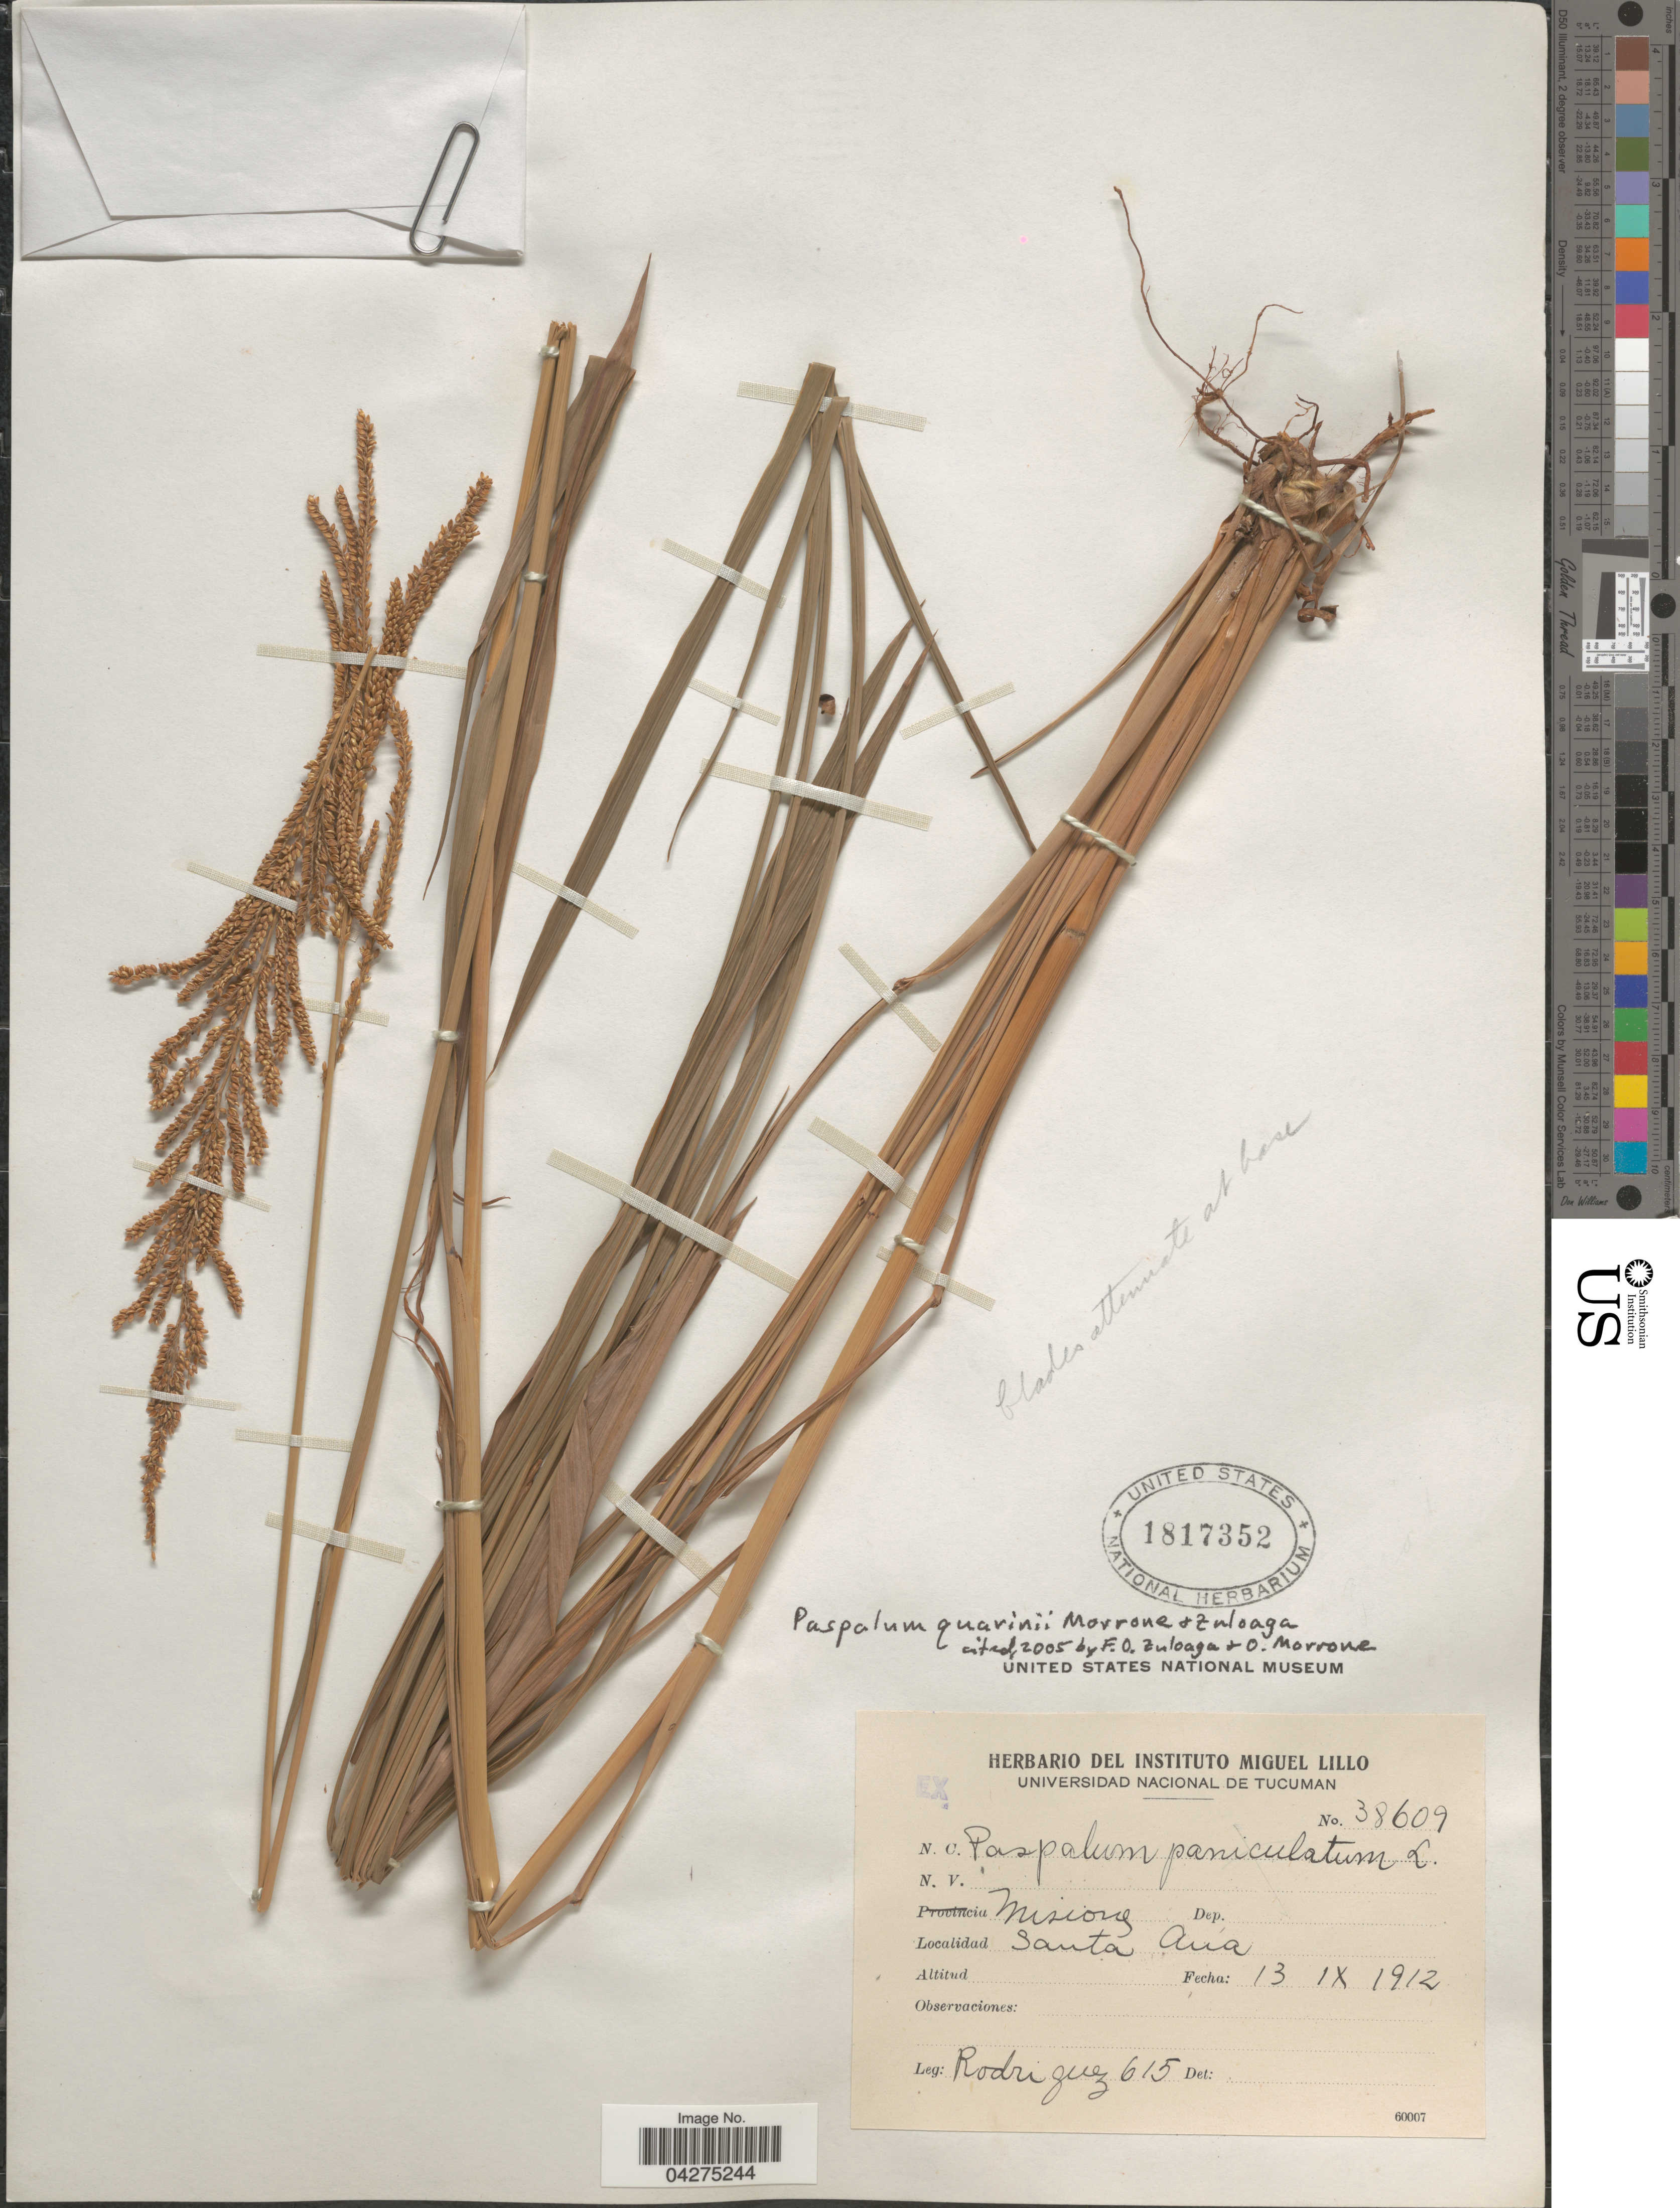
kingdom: Plantae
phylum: Tracheophyta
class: Liliopsida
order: Poales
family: Poaceae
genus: Paspalum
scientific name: Paspalum quarinii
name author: Morrone & Zuloaga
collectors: Rodriguez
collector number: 615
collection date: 1912-09-13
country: Argentina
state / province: Misiones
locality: Santa Ana.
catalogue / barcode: US 1817352